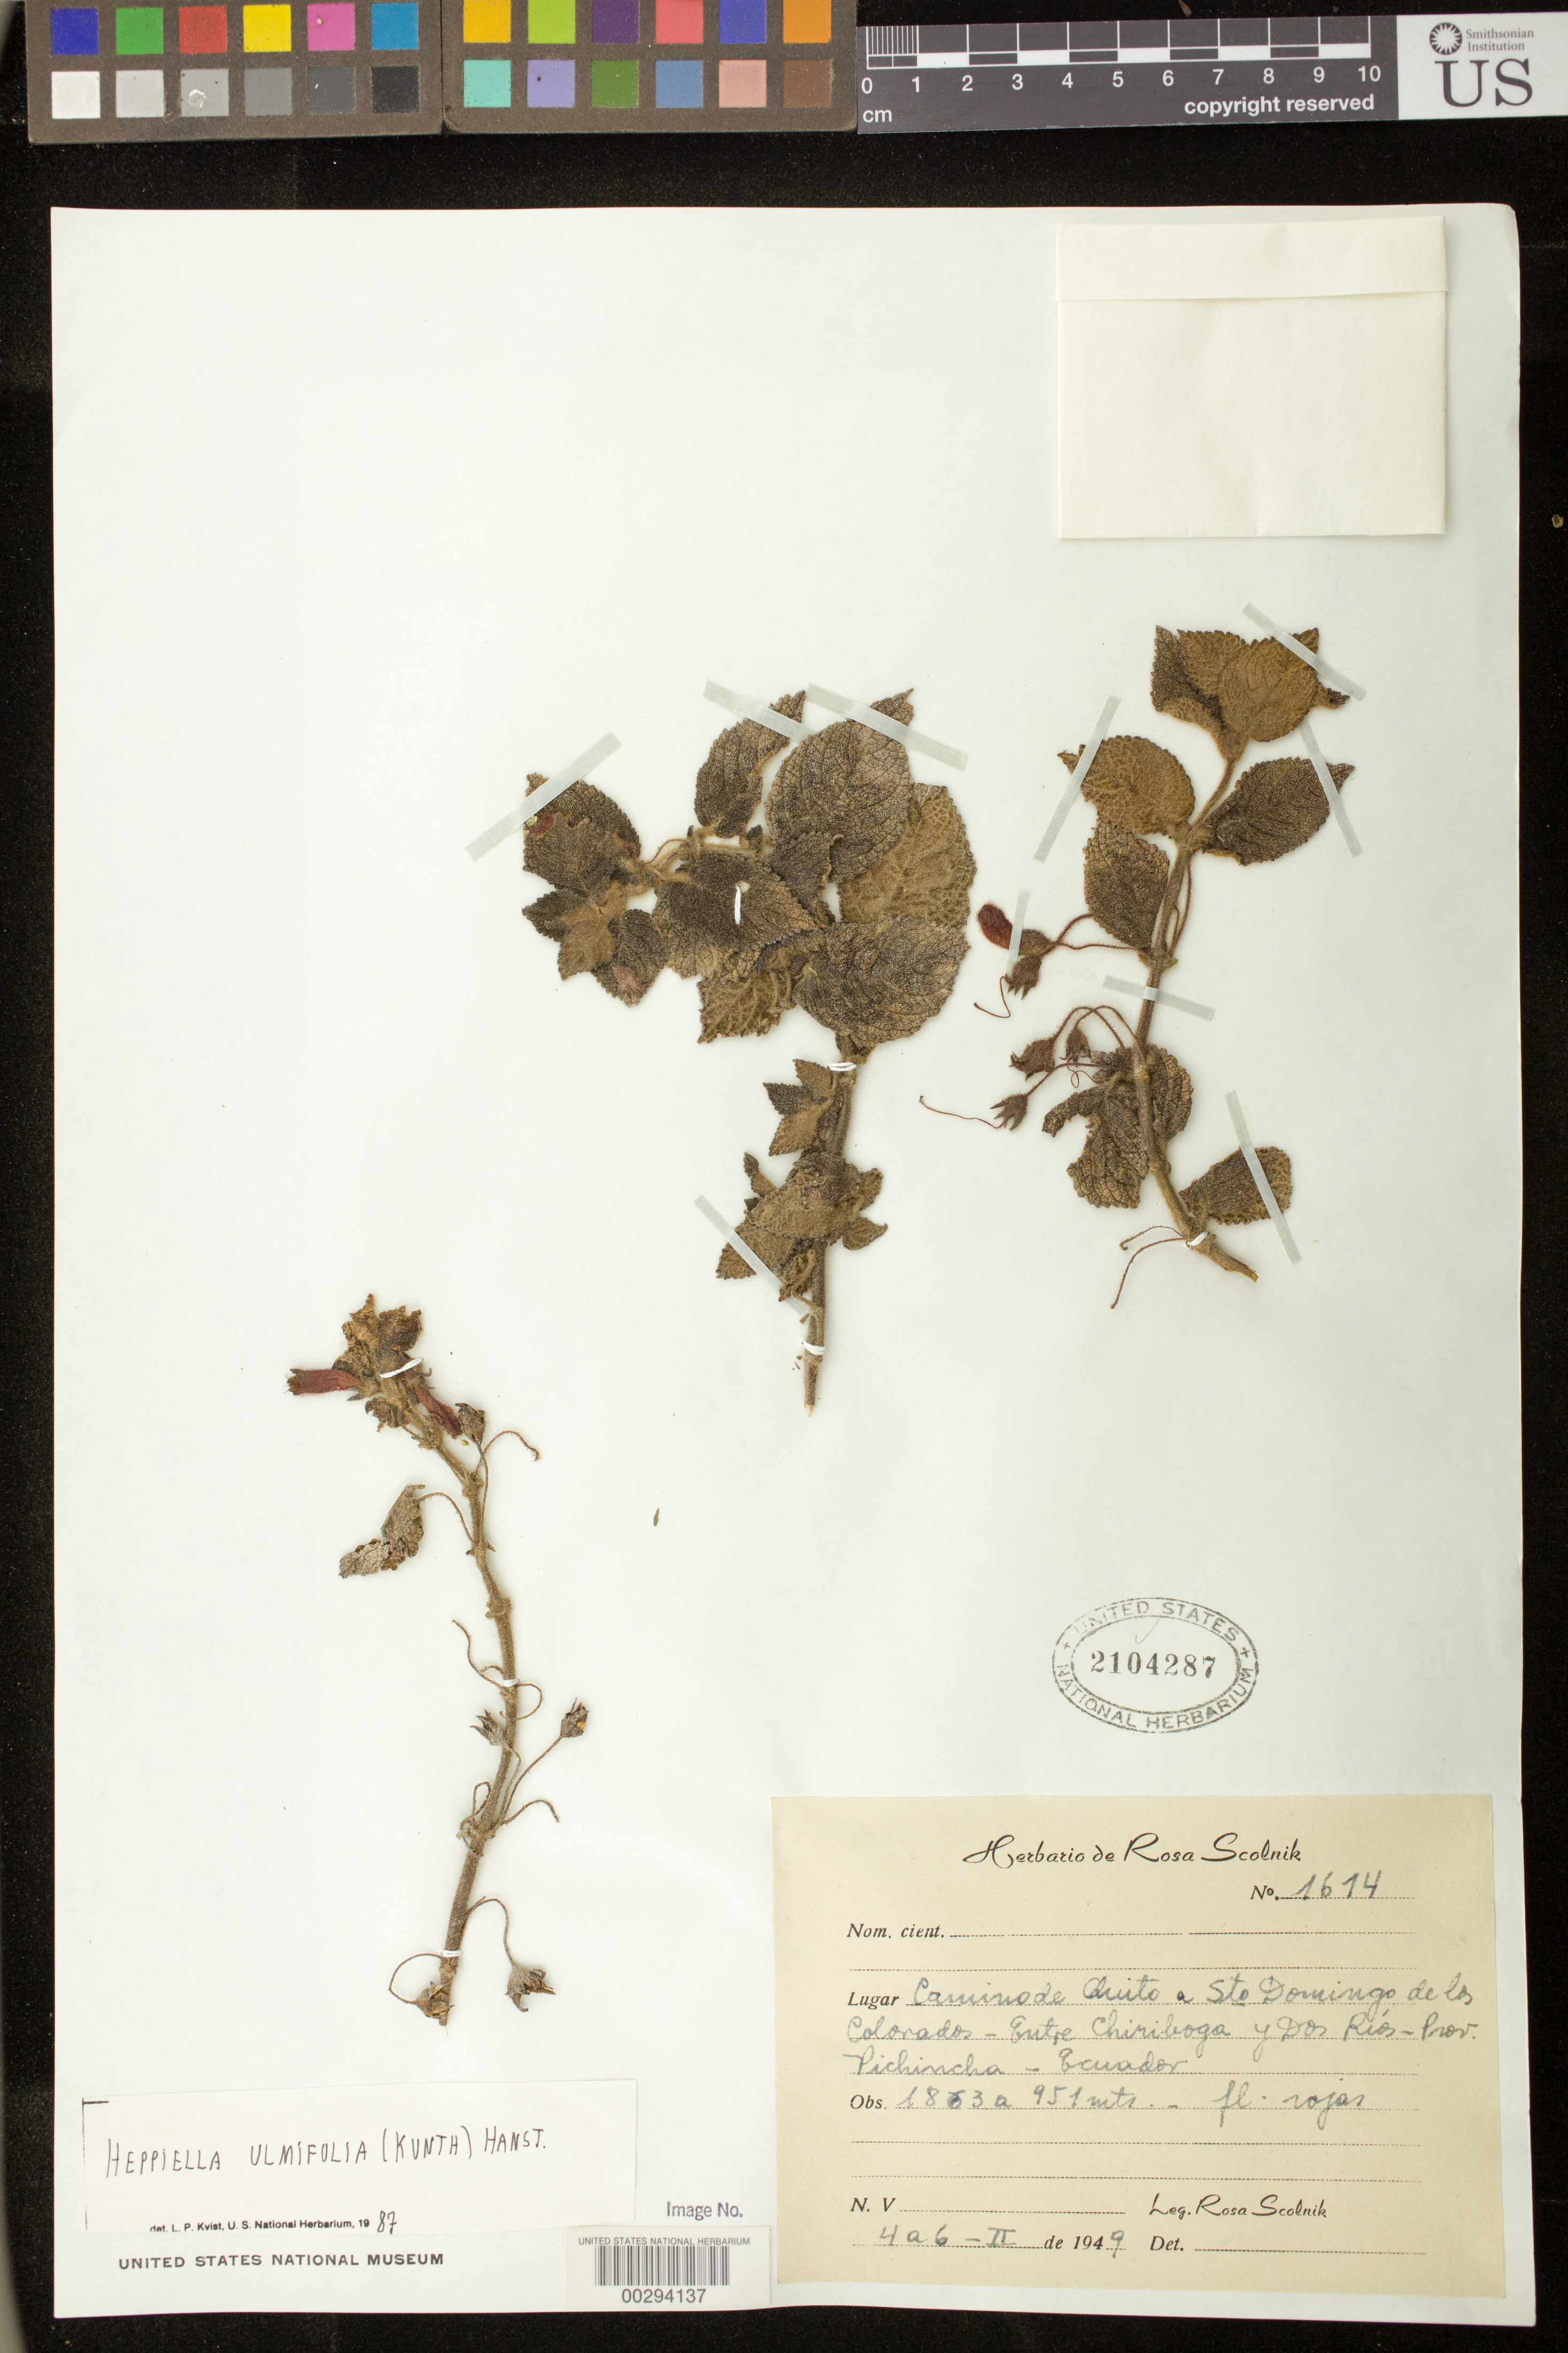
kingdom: Plantae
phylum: Tracheophyta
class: Magnoliopsida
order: Lamiales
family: Gesneriaceae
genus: Heppiella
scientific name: Heppiella ulmifolia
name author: (Kunth) Hanst.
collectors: R. Scolnik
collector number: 1614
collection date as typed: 4-6 Feb 1949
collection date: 1949-02-04/1949-02-06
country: Ecuador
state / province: Pichincha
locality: Camino de Quito a Sto. Domingo de los Colorados, entre Chiriboga y Dos Rios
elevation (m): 951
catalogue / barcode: US 2104287